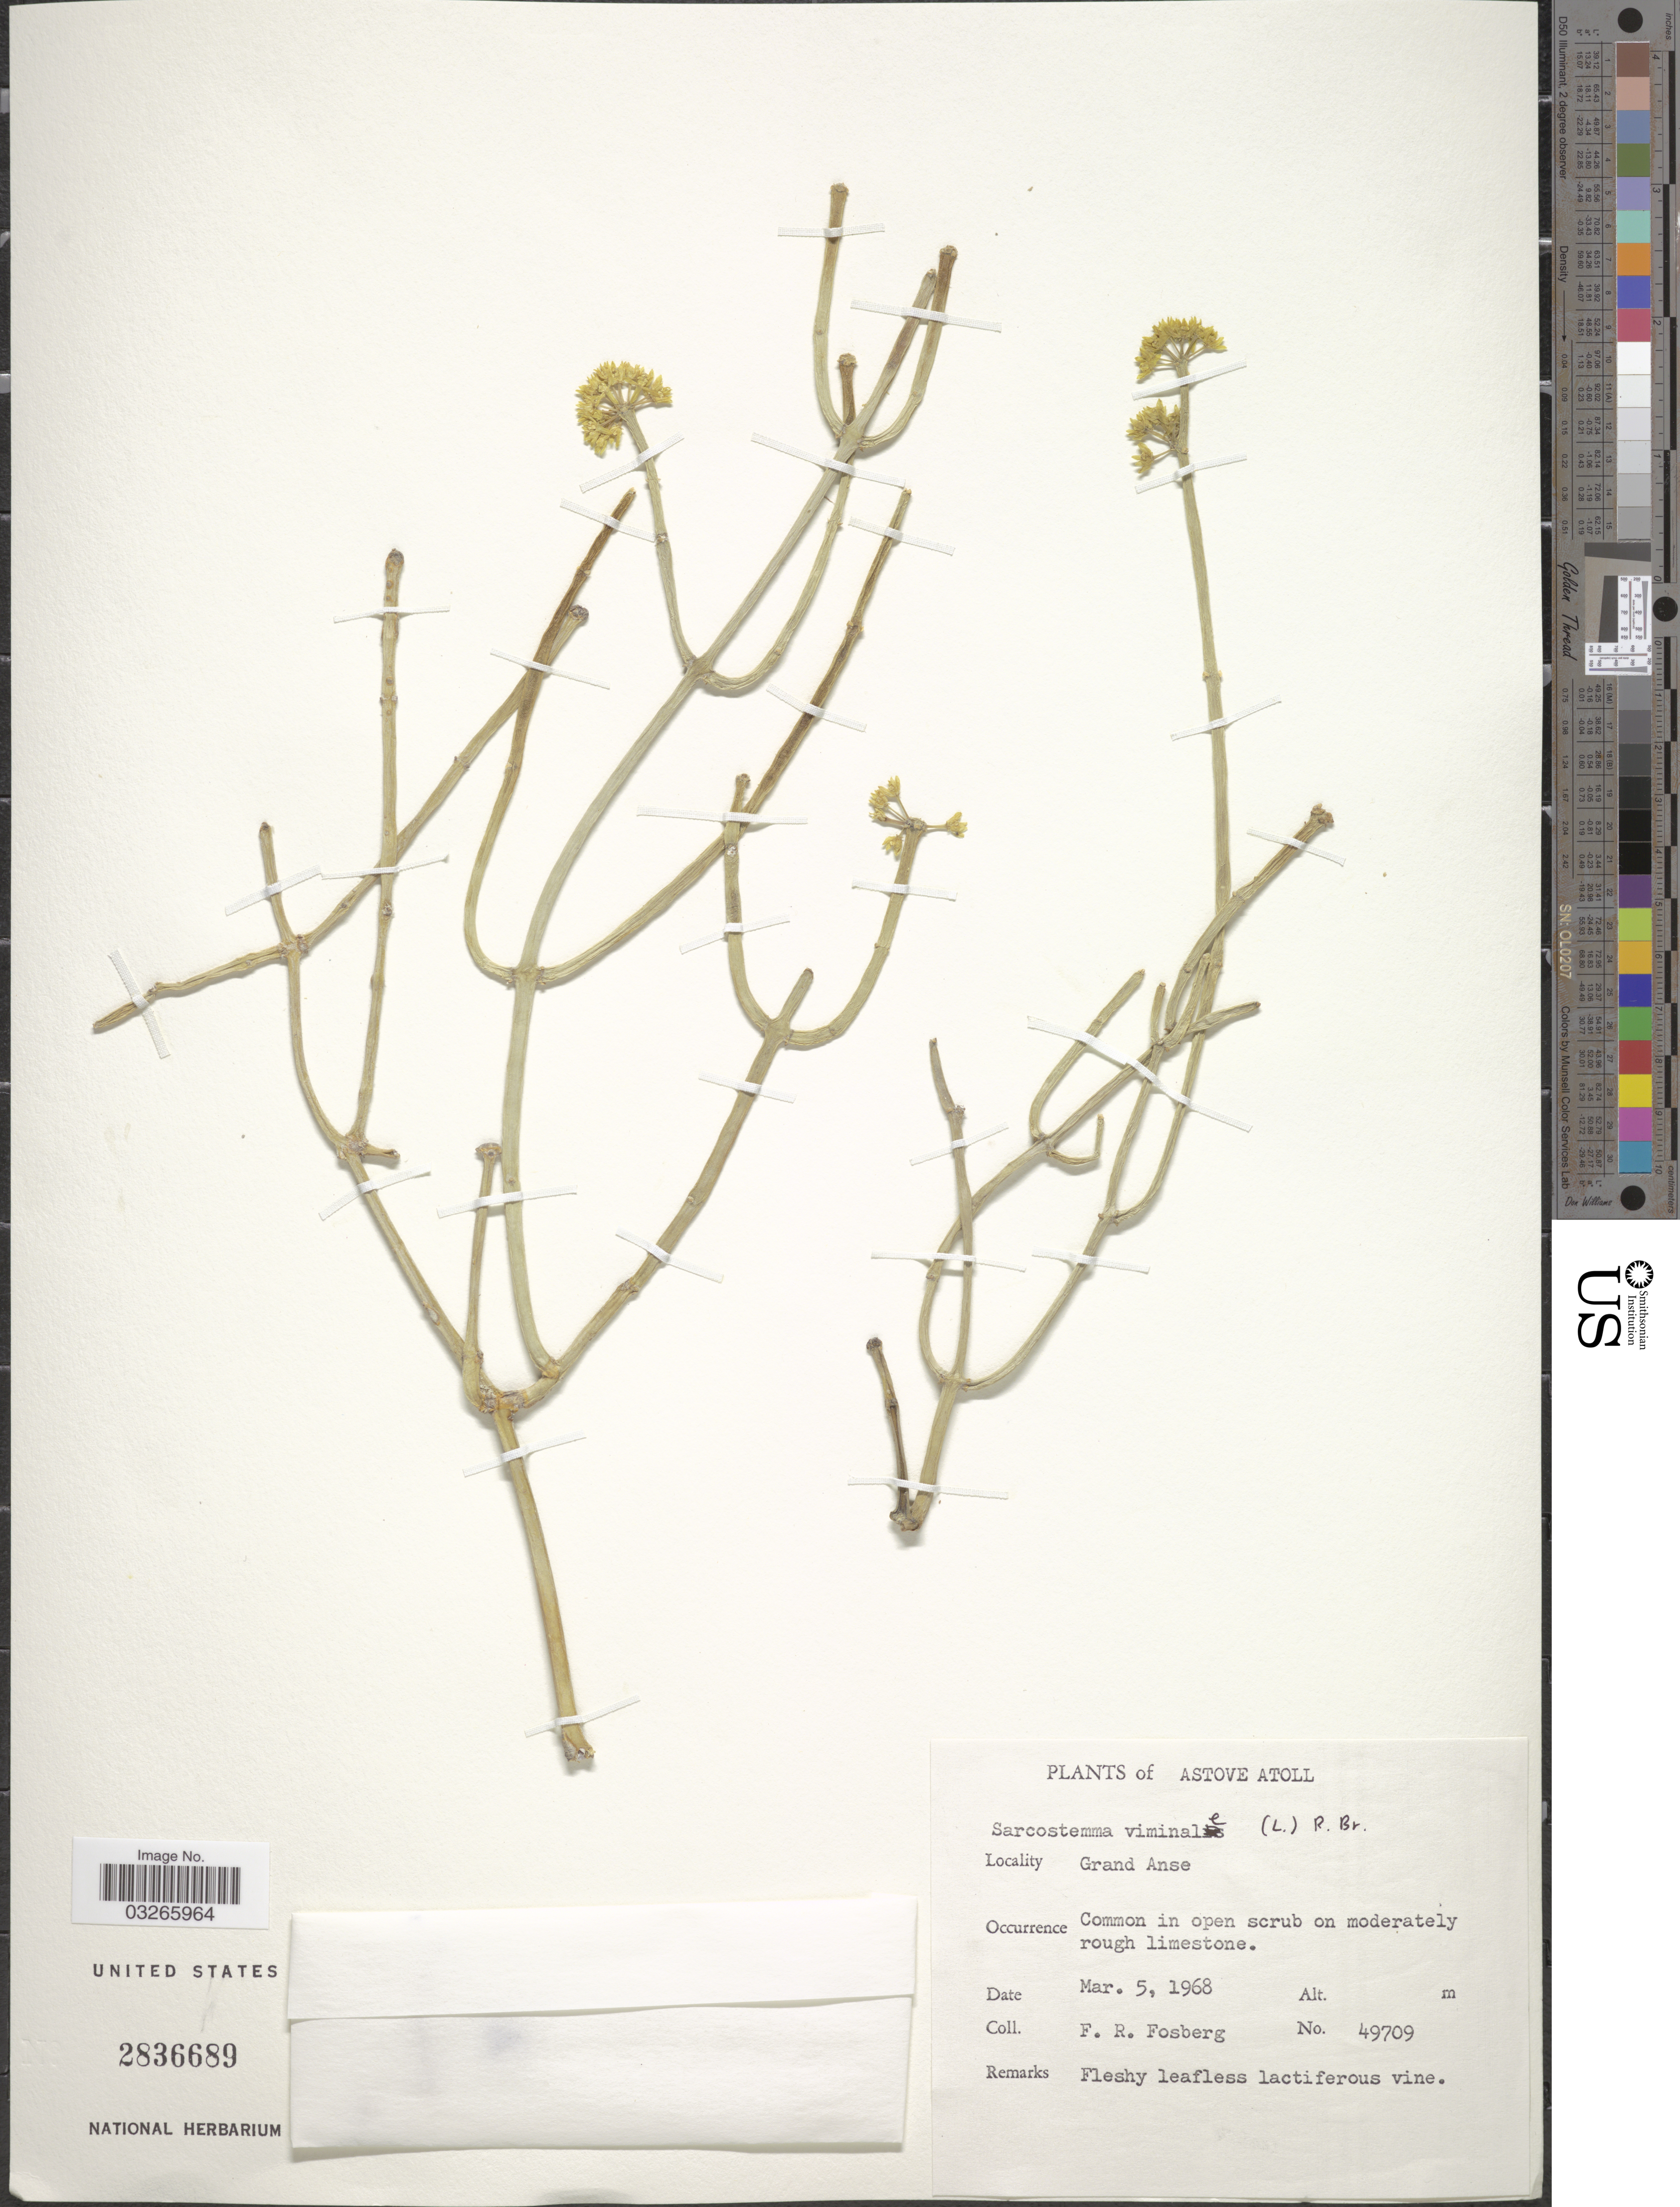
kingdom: Plantae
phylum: Tracheophyta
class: Magnoliopsida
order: Gentianales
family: Apocynaceae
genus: Sarcostemma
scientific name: Sarcostemma viminale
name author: (Linn) R. Br.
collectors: F. R. Fosberg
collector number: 49709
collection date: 1968-03-05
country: Seychelles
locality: Astove Atoll. Grand Anse.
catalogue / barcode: US 2836689